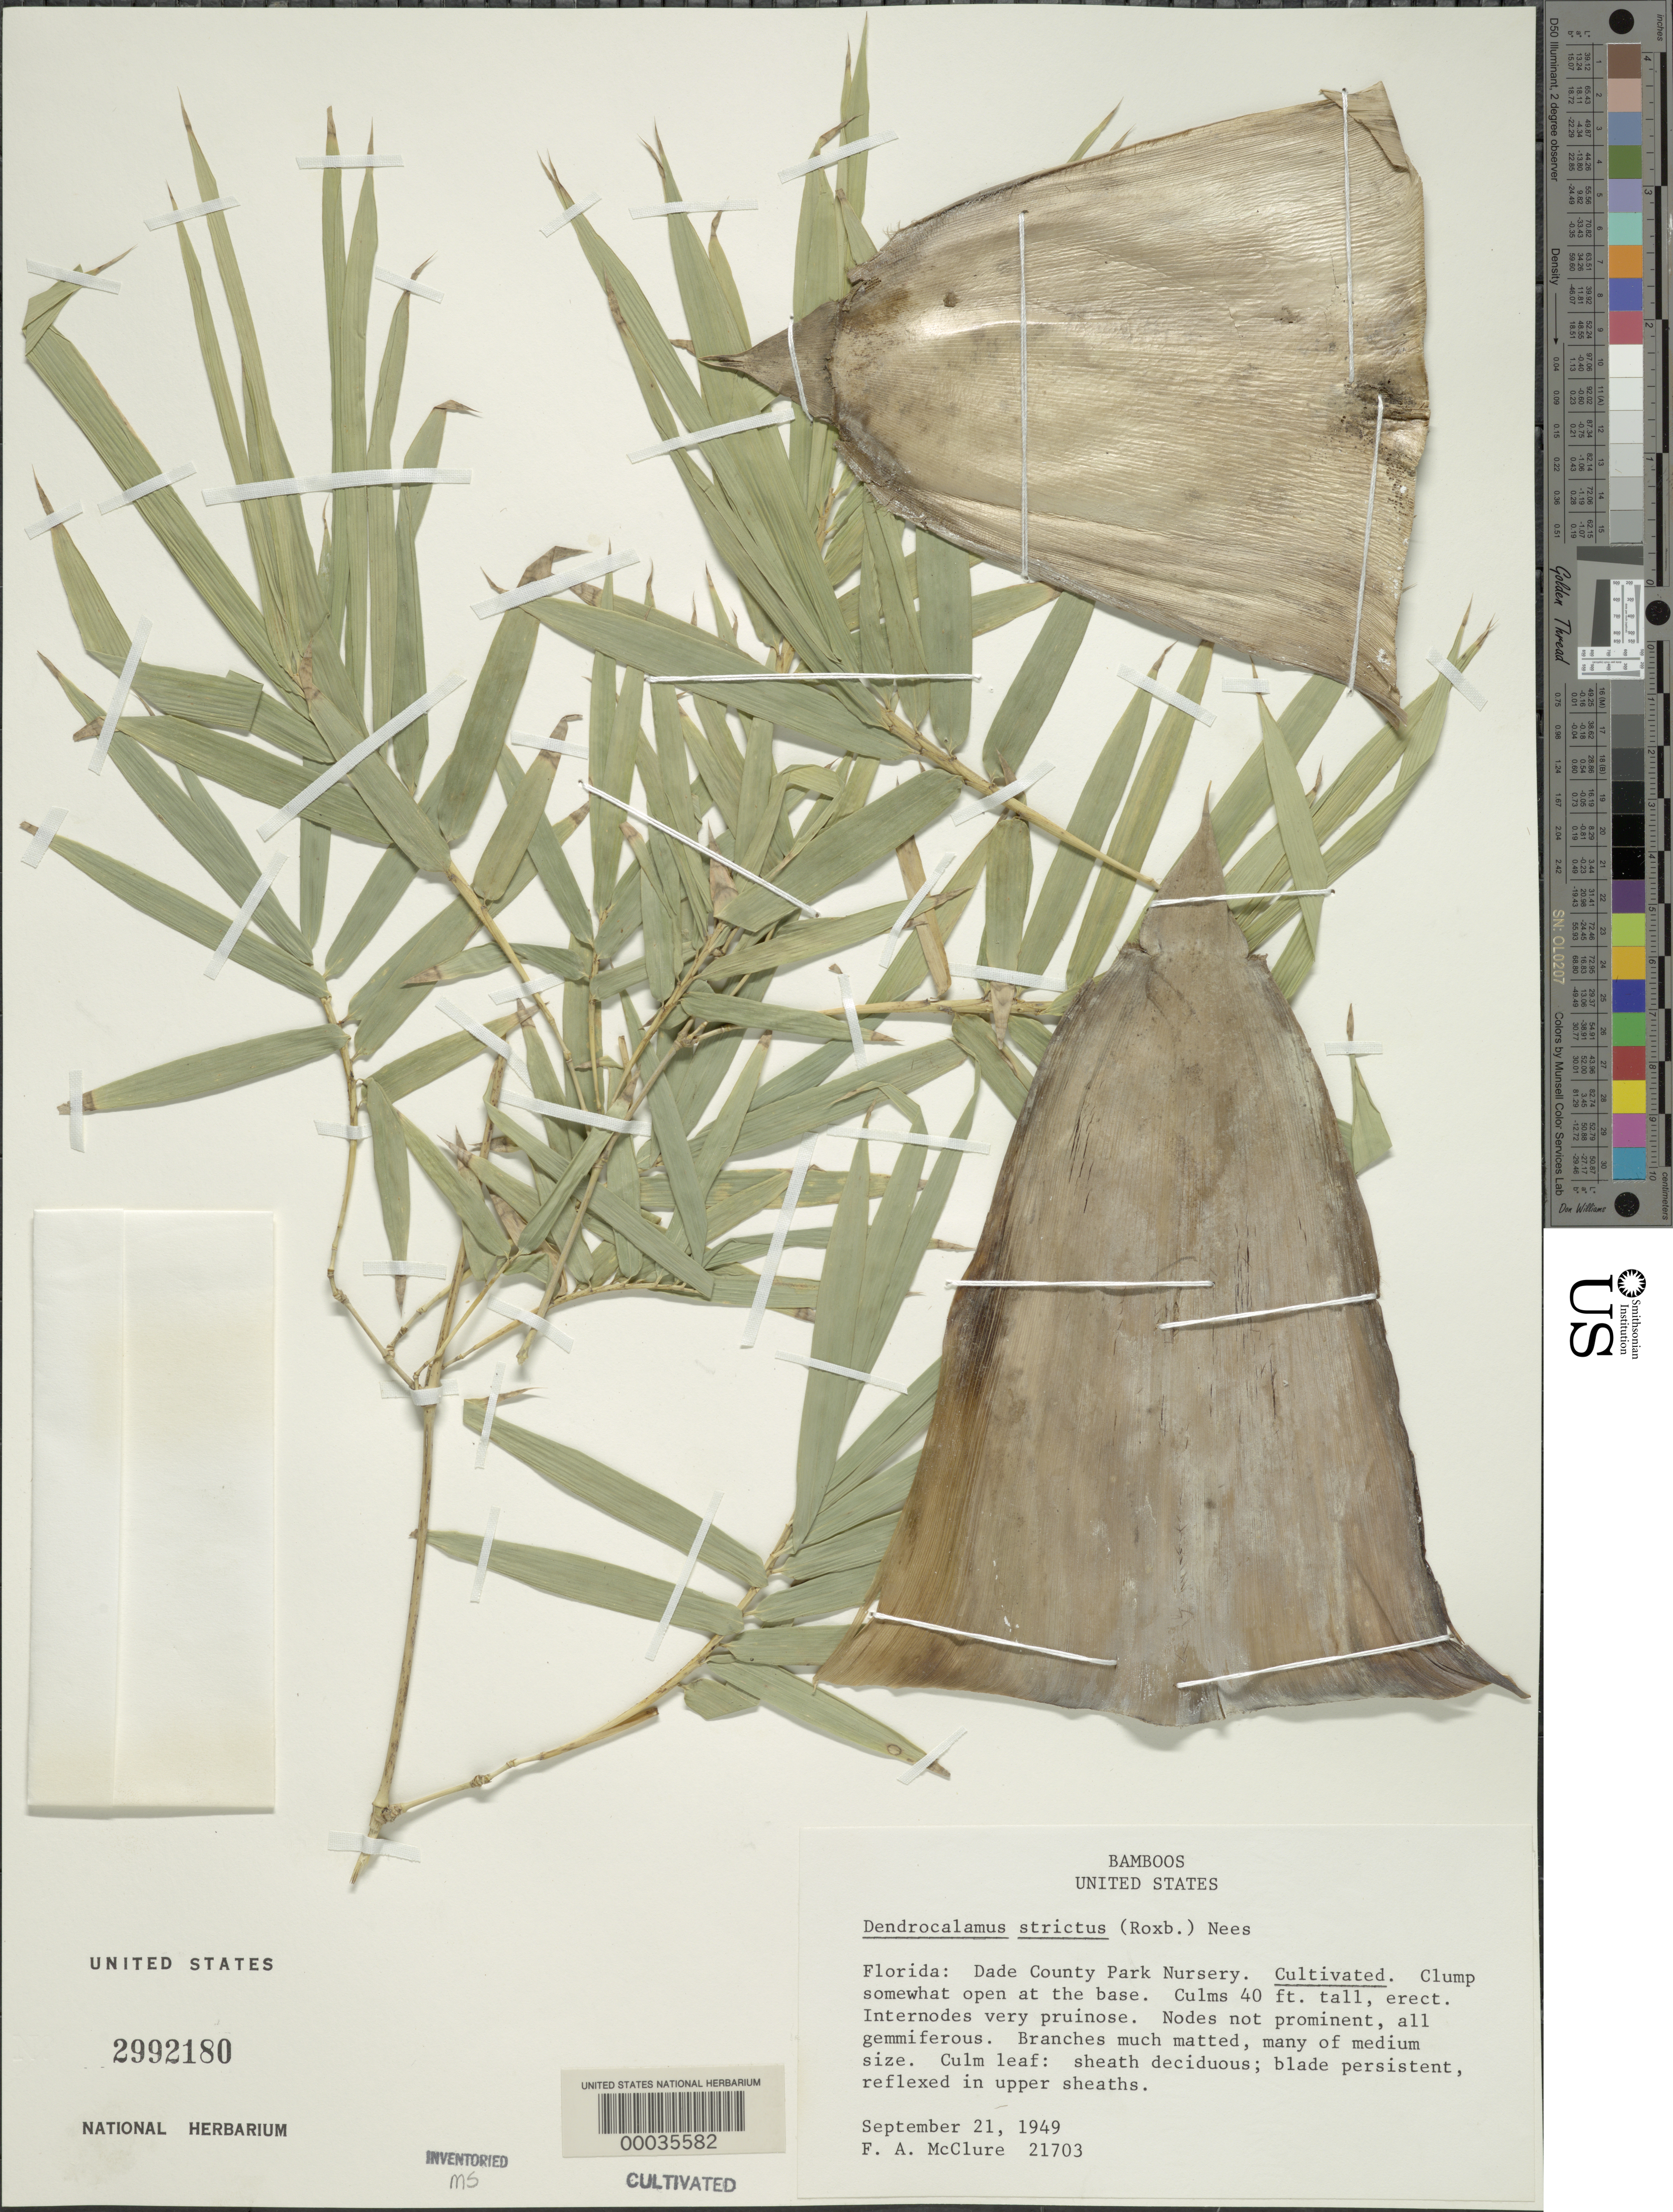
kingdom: Plantae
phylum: Tracheophyta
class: Liliopsida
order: Poales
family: Poaceae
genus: Dendrocalamus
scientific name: Dendrocalamus strictus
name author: (Roxb.) Nees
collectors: F. A. McClure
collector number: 21703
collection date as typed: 21 Sep 1949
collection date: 1949-09-21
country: United States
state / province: Florida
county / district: Dade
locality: Dade county park nursery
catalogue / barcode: US 2992180